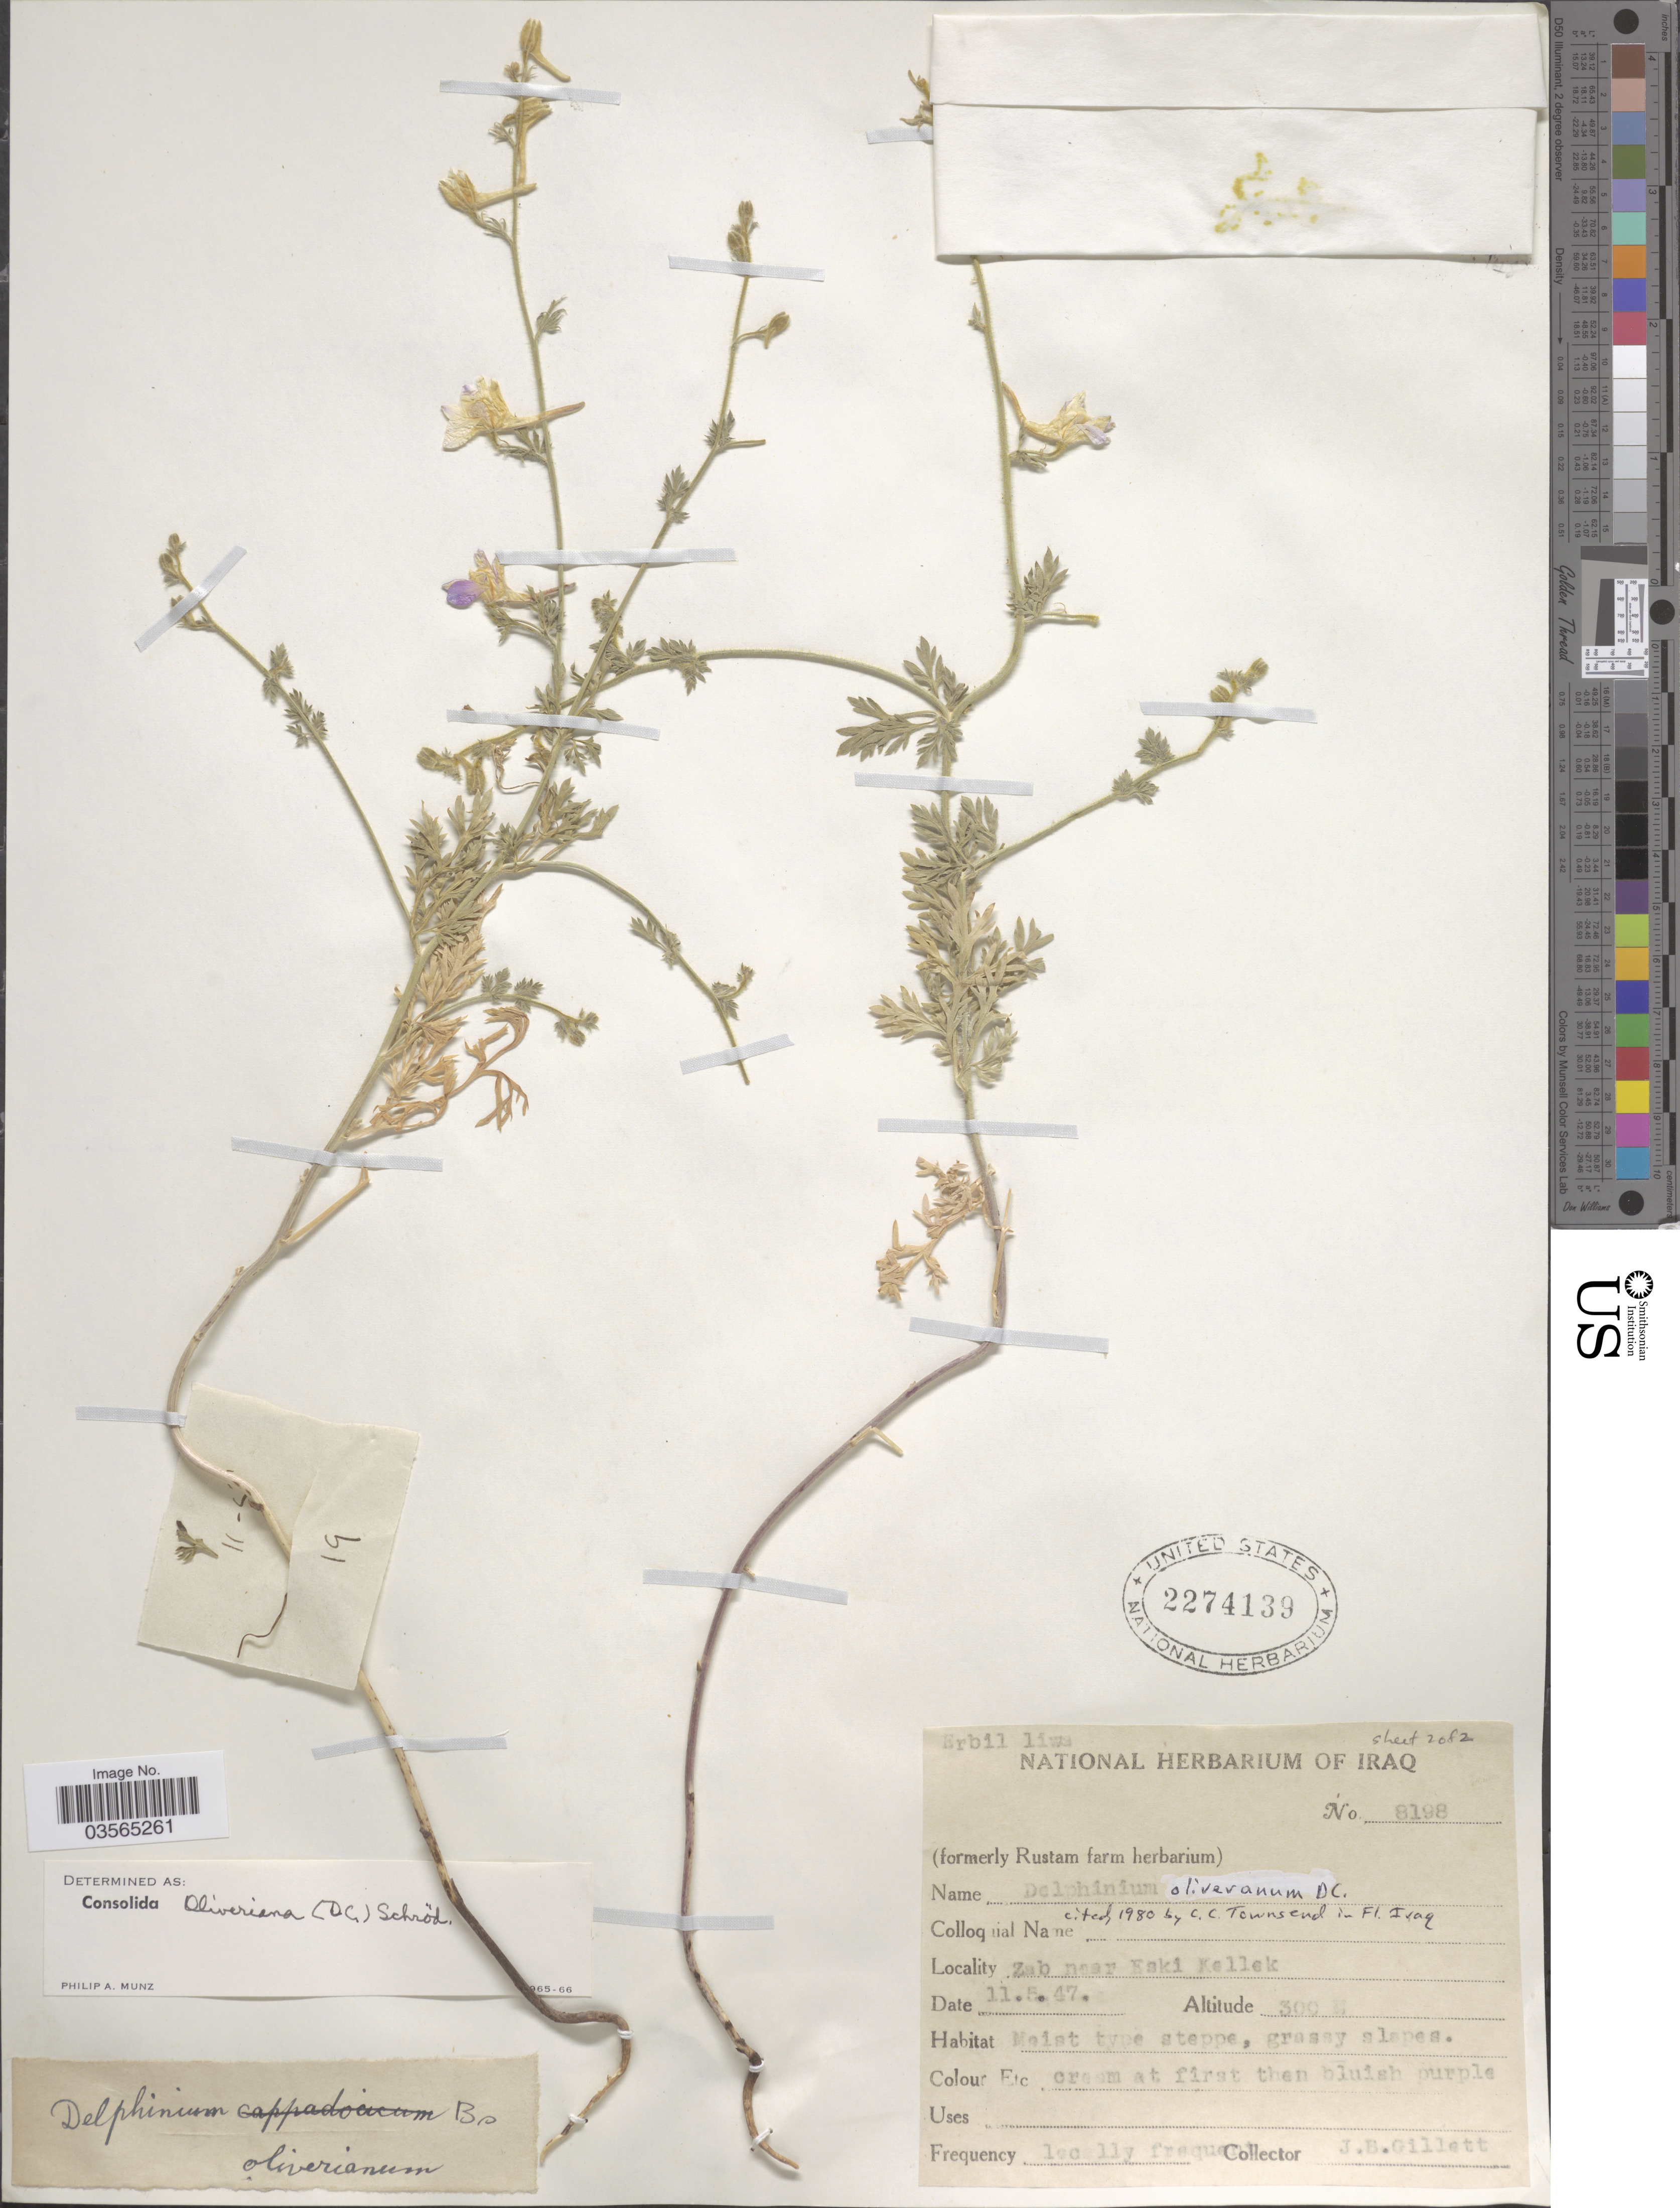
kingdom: Plantae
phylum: Tracheophyta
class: Magnoliopsida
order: Ranunculales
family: Ranunculaceae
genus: Delphinium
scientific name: Delphinium oliverianum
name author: DC.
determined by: Strong, Mark T., (BOT), Smithsonian Institution - National Museum of Natural History (UNITED STATES)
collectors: J. B. Gillett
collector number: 8198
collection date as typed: Transcribed d/m/y: 11/5/47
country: Iraq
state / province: Arbīl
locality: Erbil liwa. Zab near Eski Kellek.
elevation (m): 300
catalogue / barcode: US 2274139